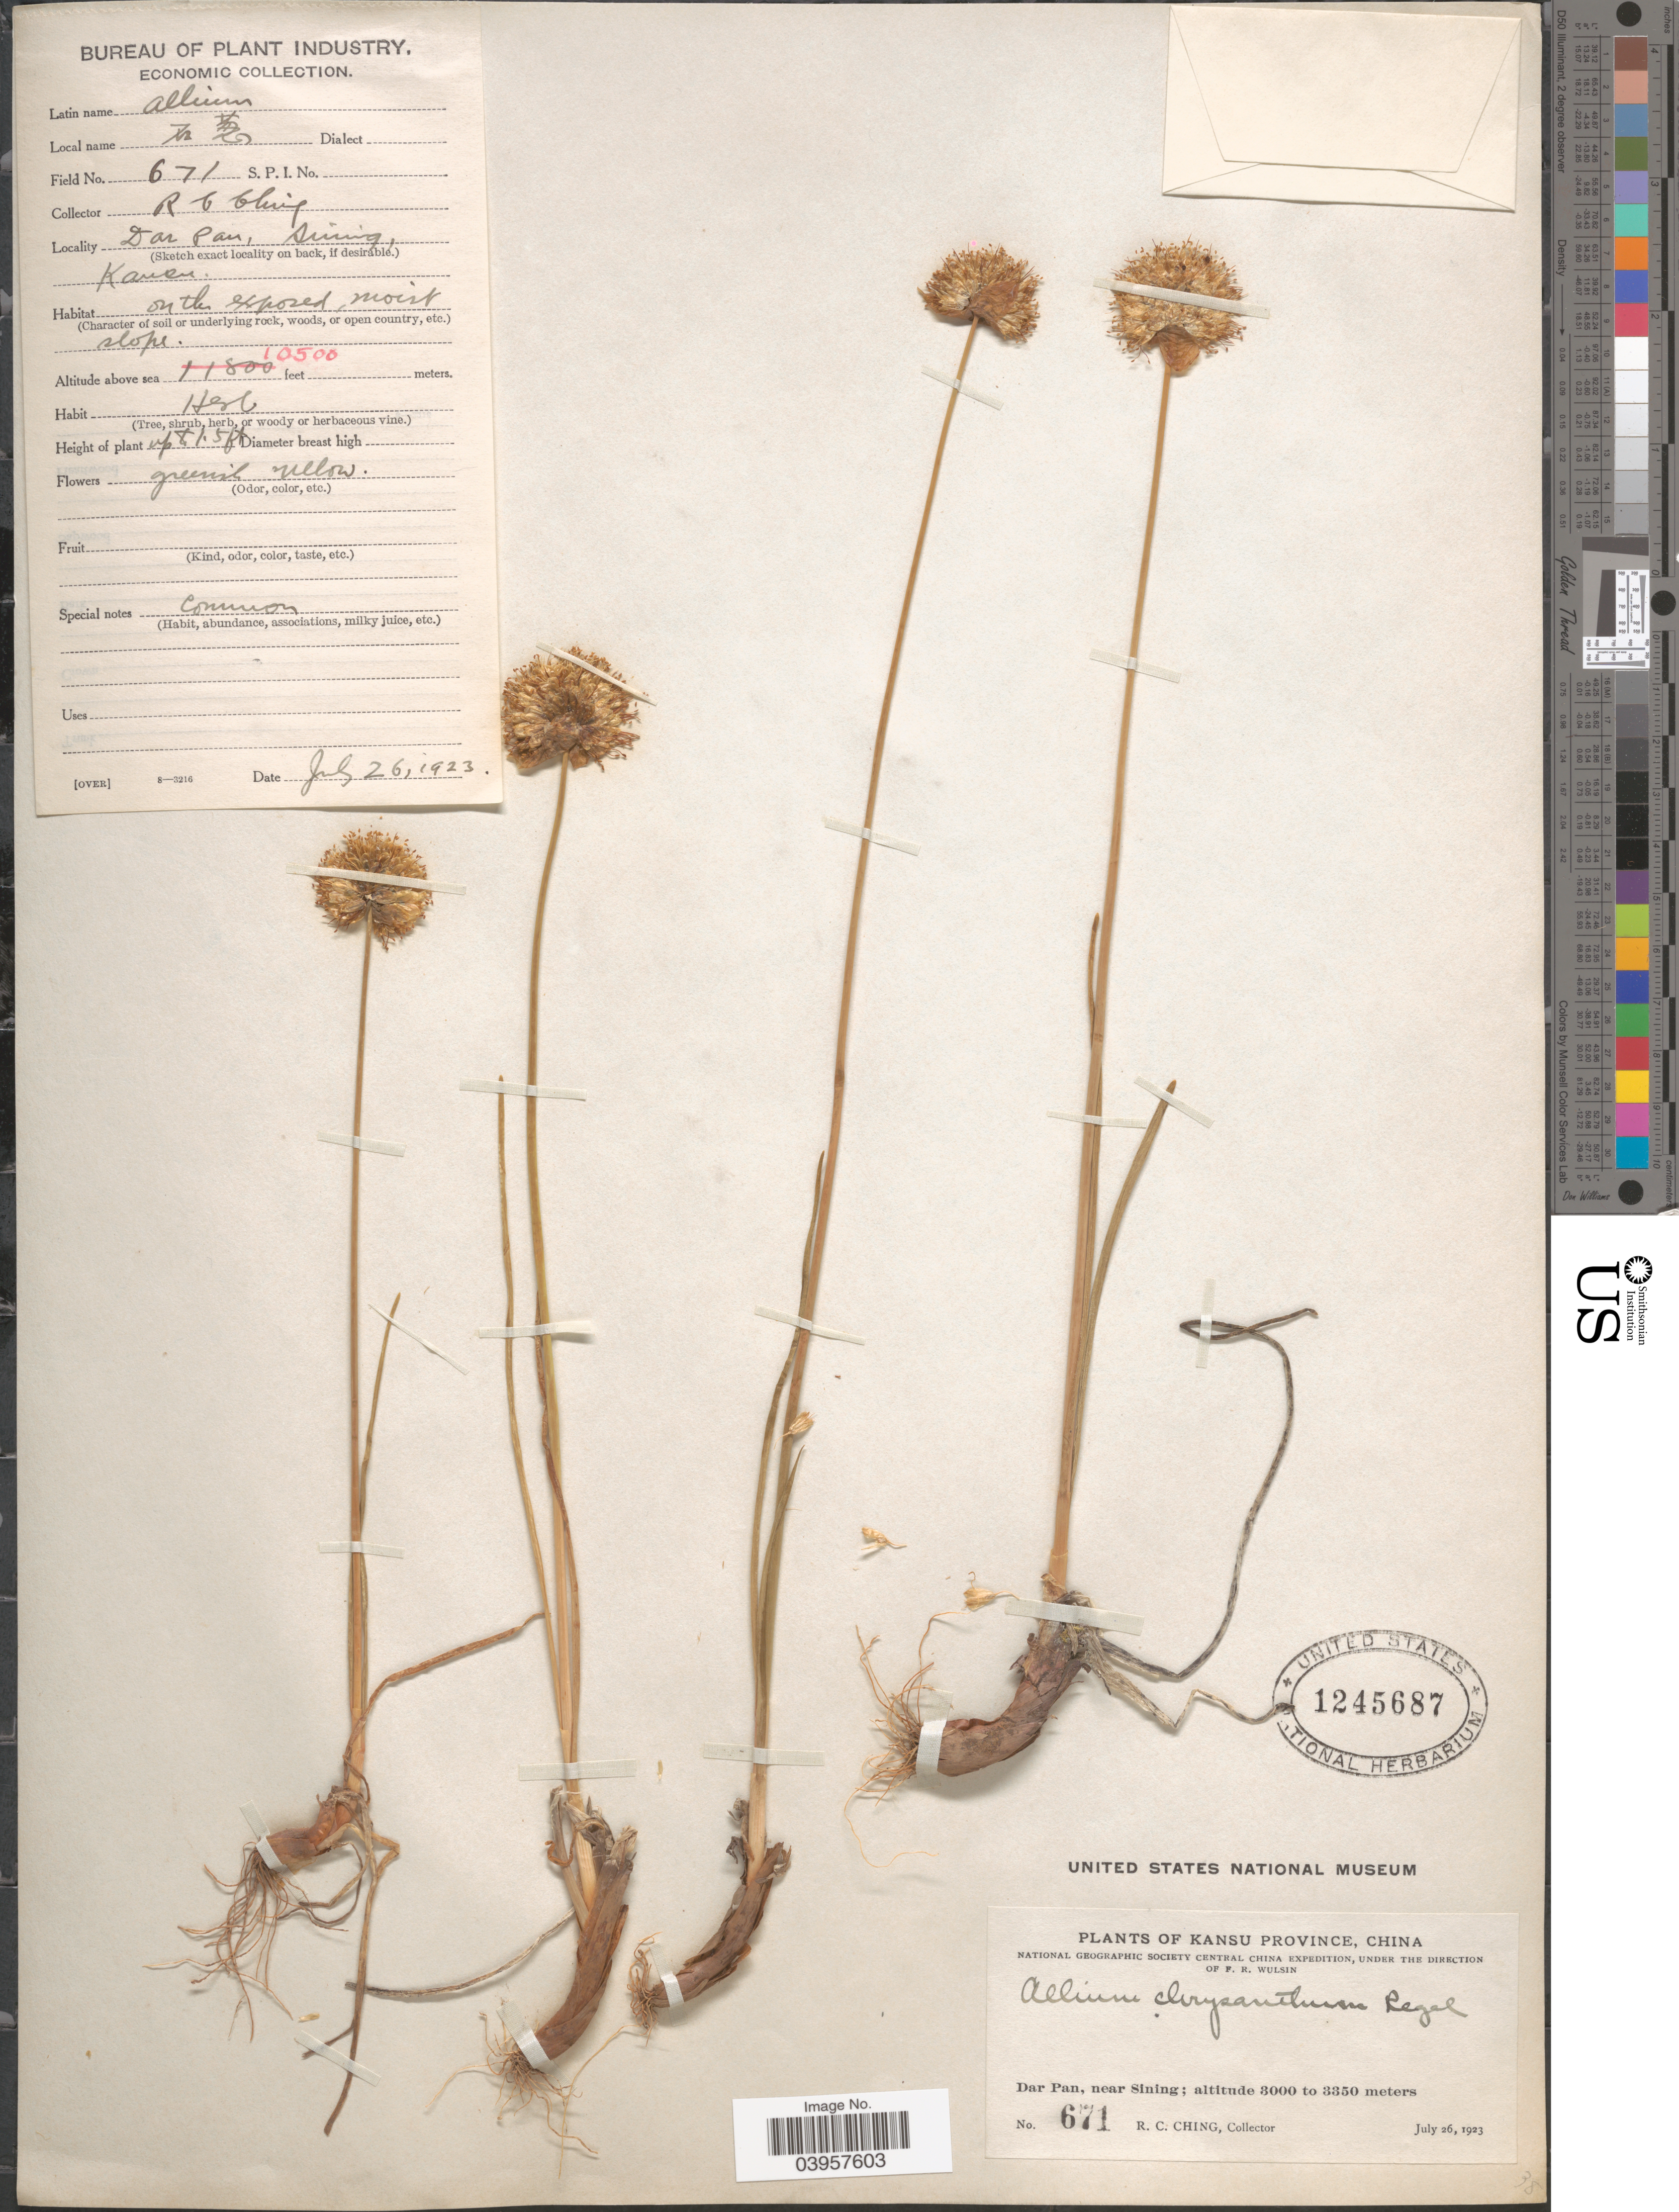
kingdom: Plantae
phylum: Tracheophyta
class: Liliopsida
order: Asparagales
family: Amaryllidaceae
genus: Allium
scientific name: Allium chrysantherum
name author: Boiss. & Reut.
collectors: R. C. Ching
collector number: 671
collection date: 1923-07-26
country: China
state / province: Gansu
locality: Kansu Province. Dar Pan, near Sining.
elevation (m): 3200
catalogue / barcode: US 1245687